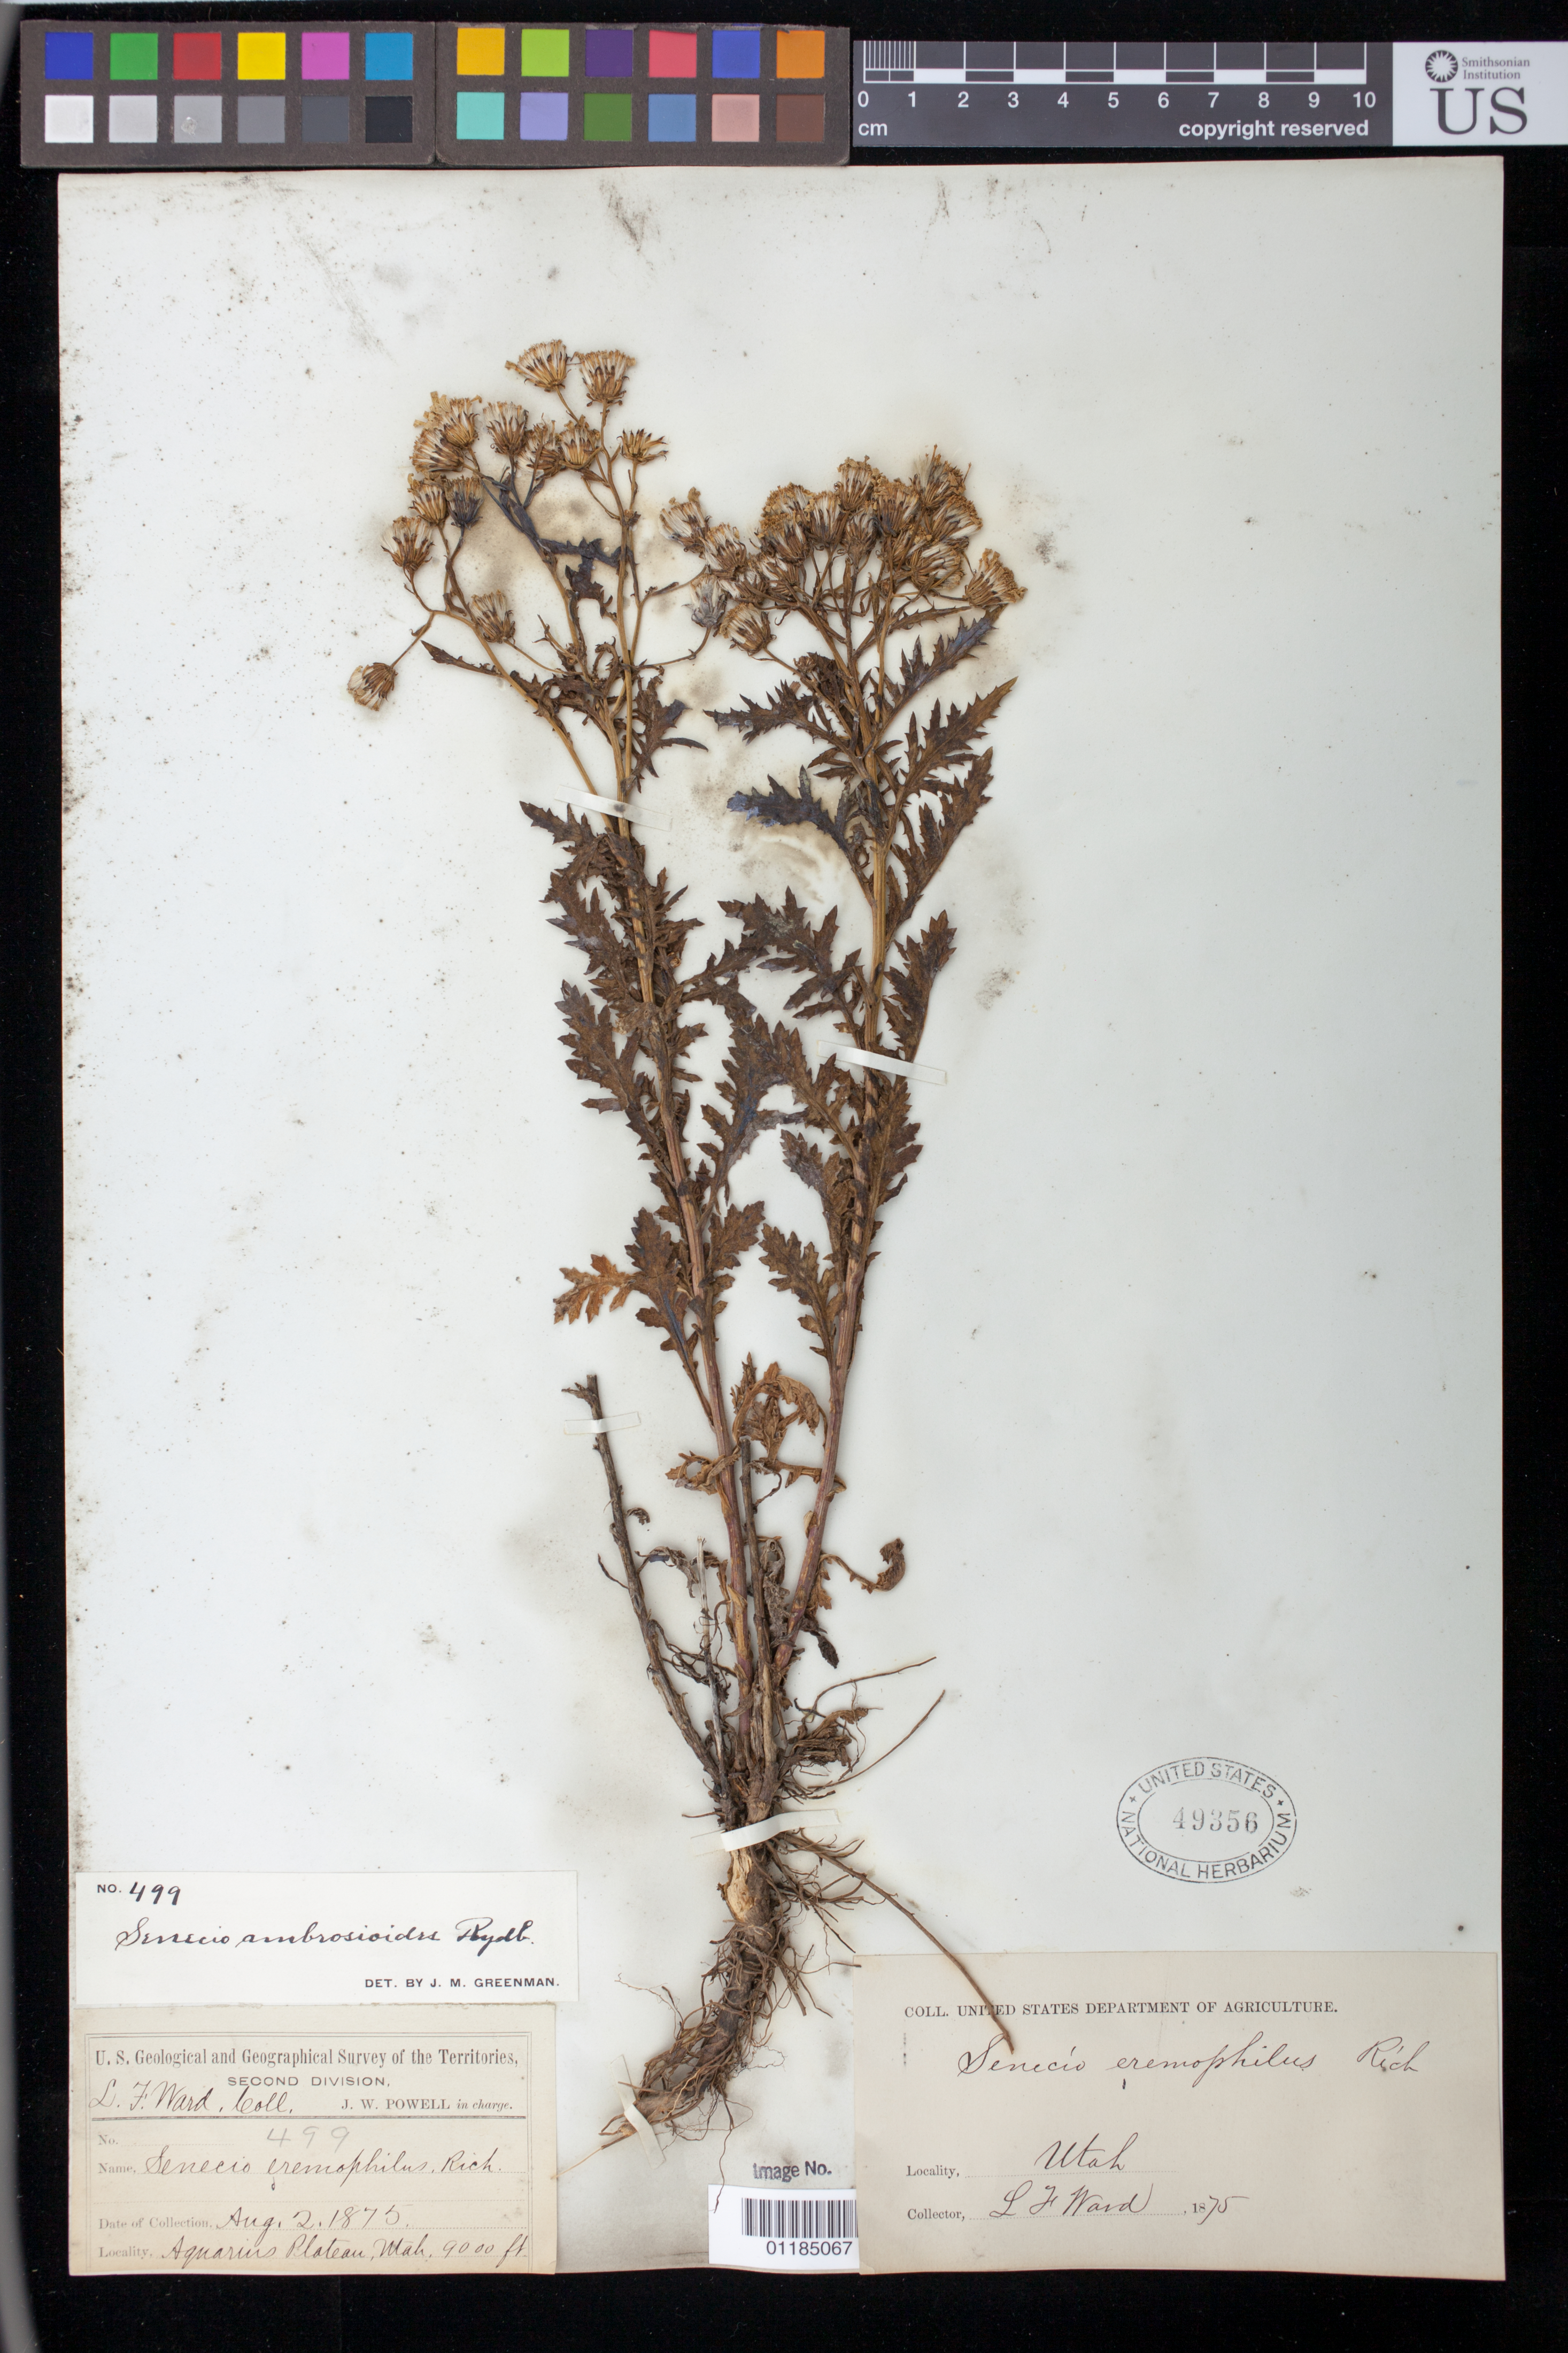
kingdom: Plantae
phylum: Tracheophyta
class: Magnoliopsida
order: Asterales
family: Asteraceae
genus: Senecio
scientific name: Senecio eremophilus var. kingii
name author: (Rydb.) Greenm.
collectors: L. F. Ward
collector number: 499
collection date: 1875-08-02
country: United States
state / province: Utah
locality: Slope of Aquarius Plateau.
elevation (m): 2743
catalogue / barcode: US 49356